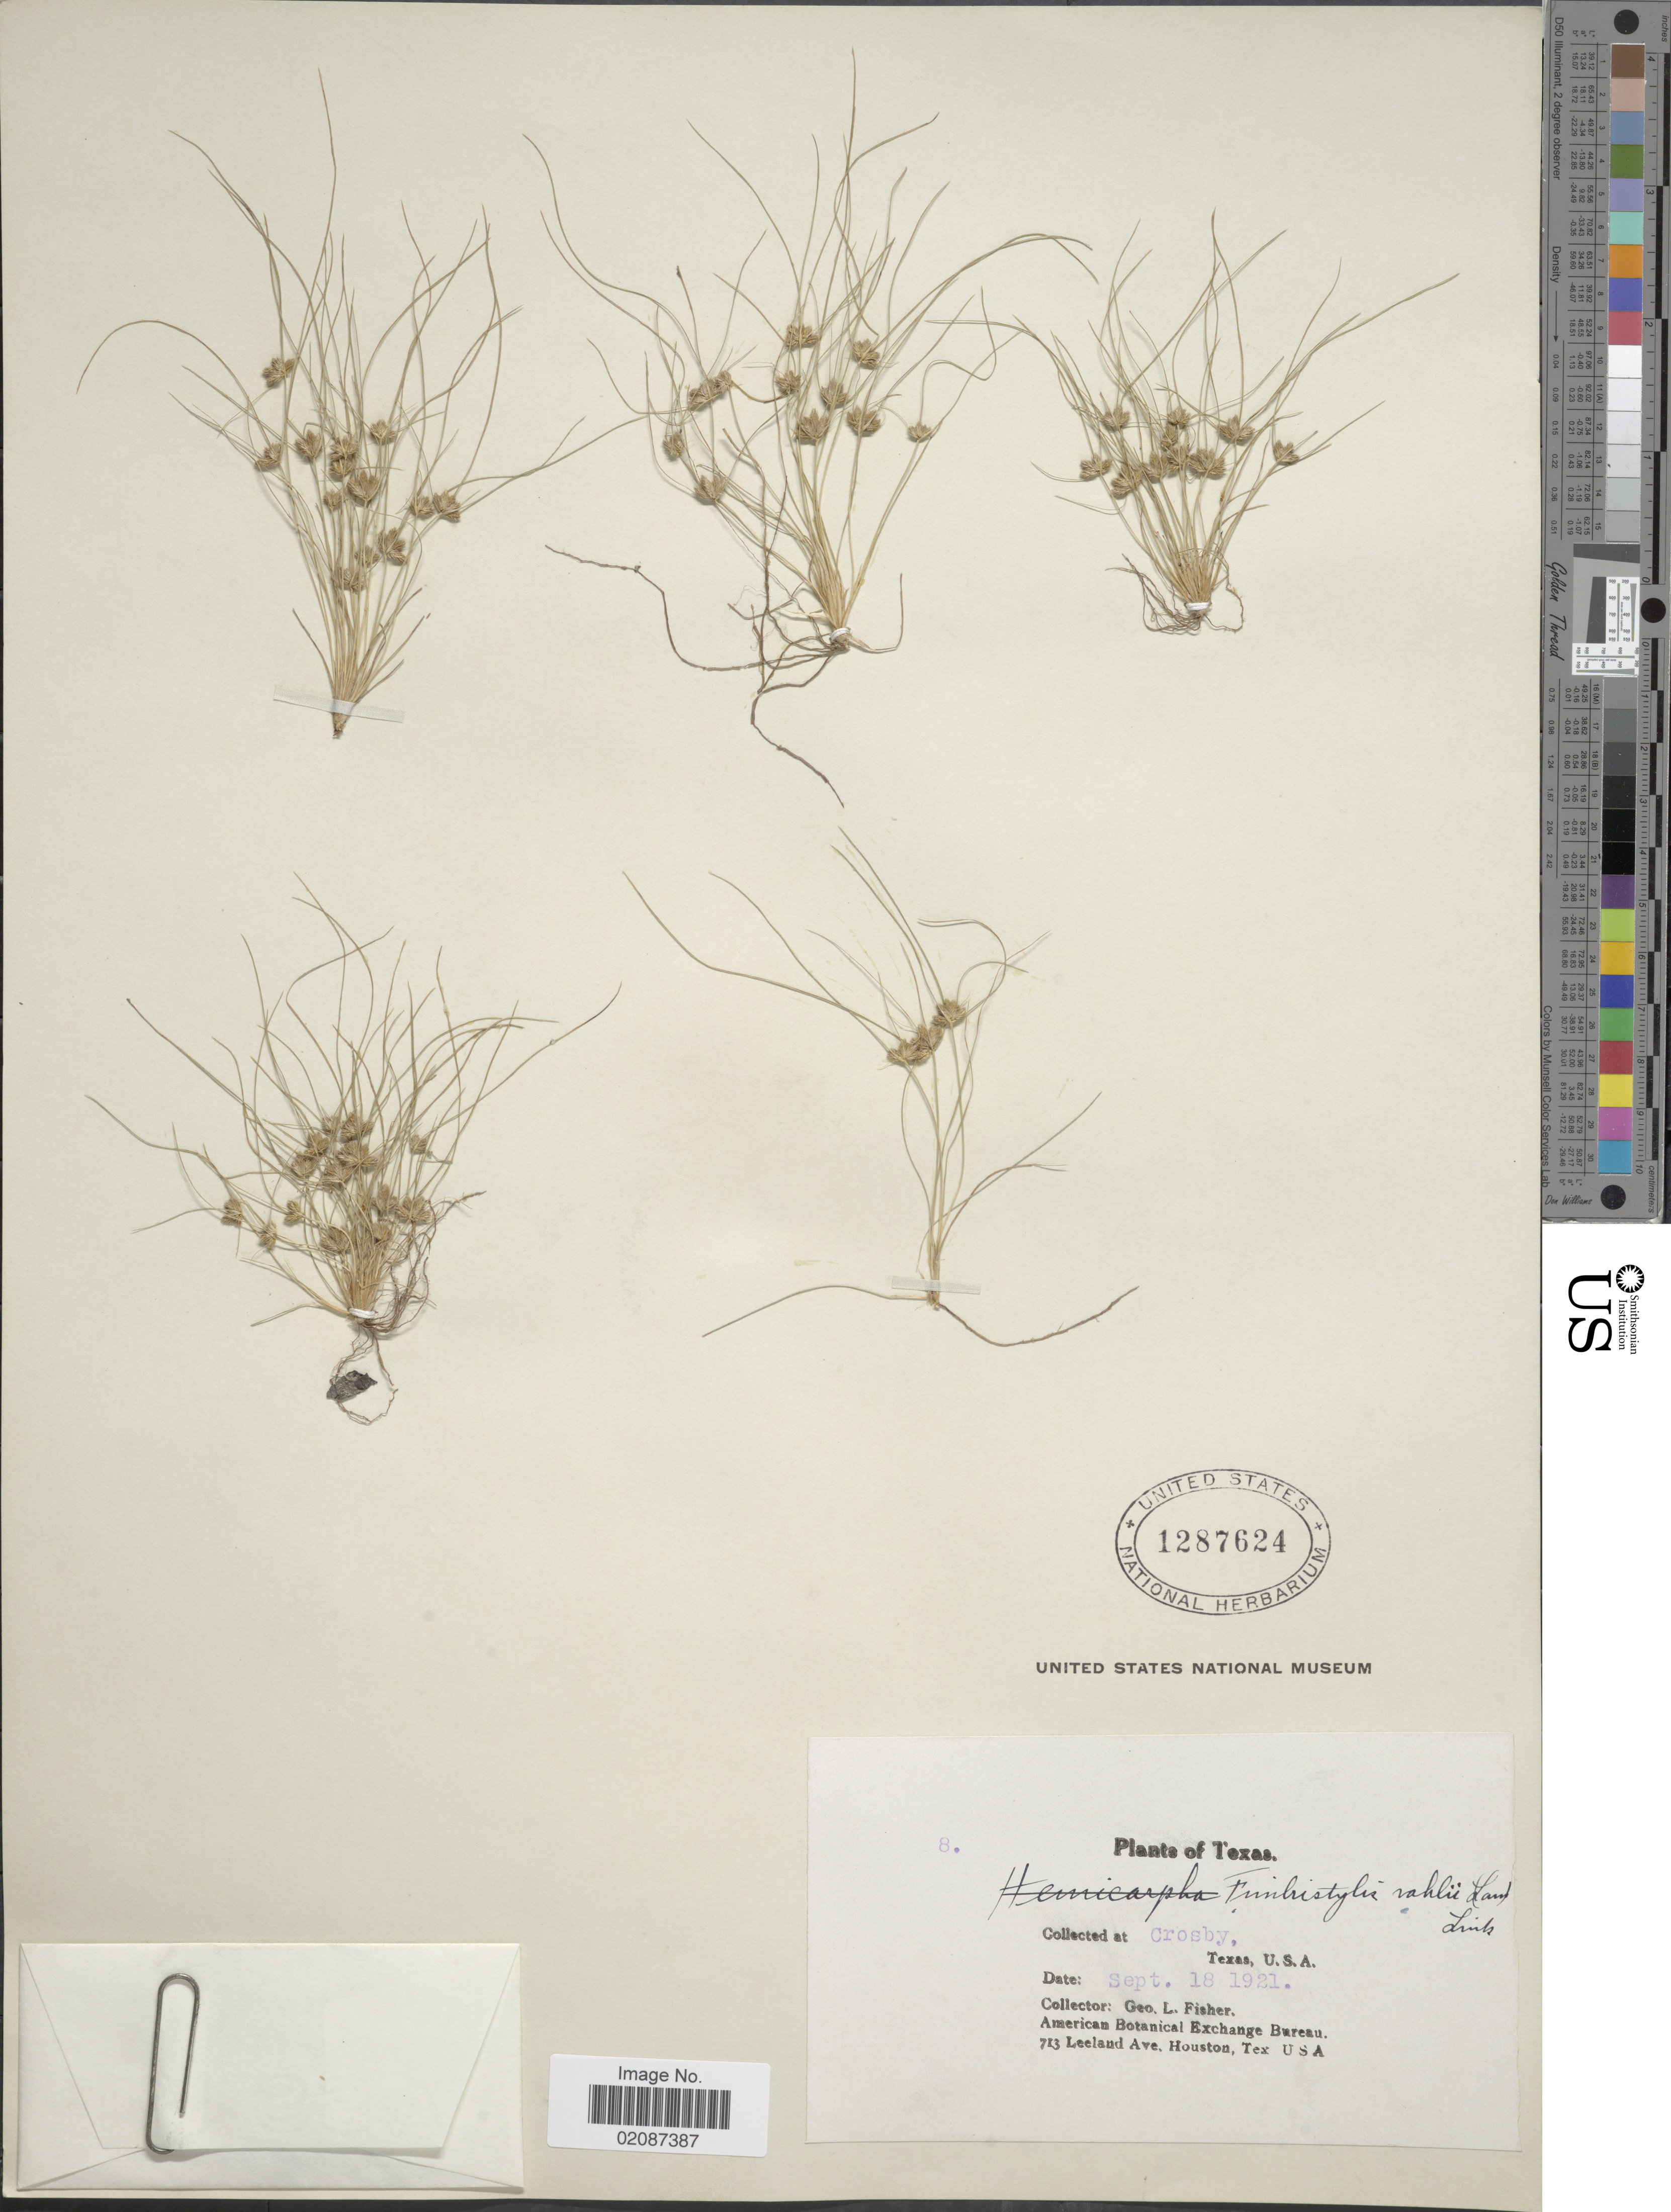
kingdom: Plantae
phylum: Tracheophyta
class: Liliopsida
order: Poales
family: Cyperaceae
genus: Fimbristylis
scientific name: Fimbristylis vahlii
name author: (Lam.) Link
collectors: G. L. Fisher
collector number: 8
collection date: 1921-09-18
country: United States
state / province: Texas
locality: Crosby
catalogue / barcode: US 1287624